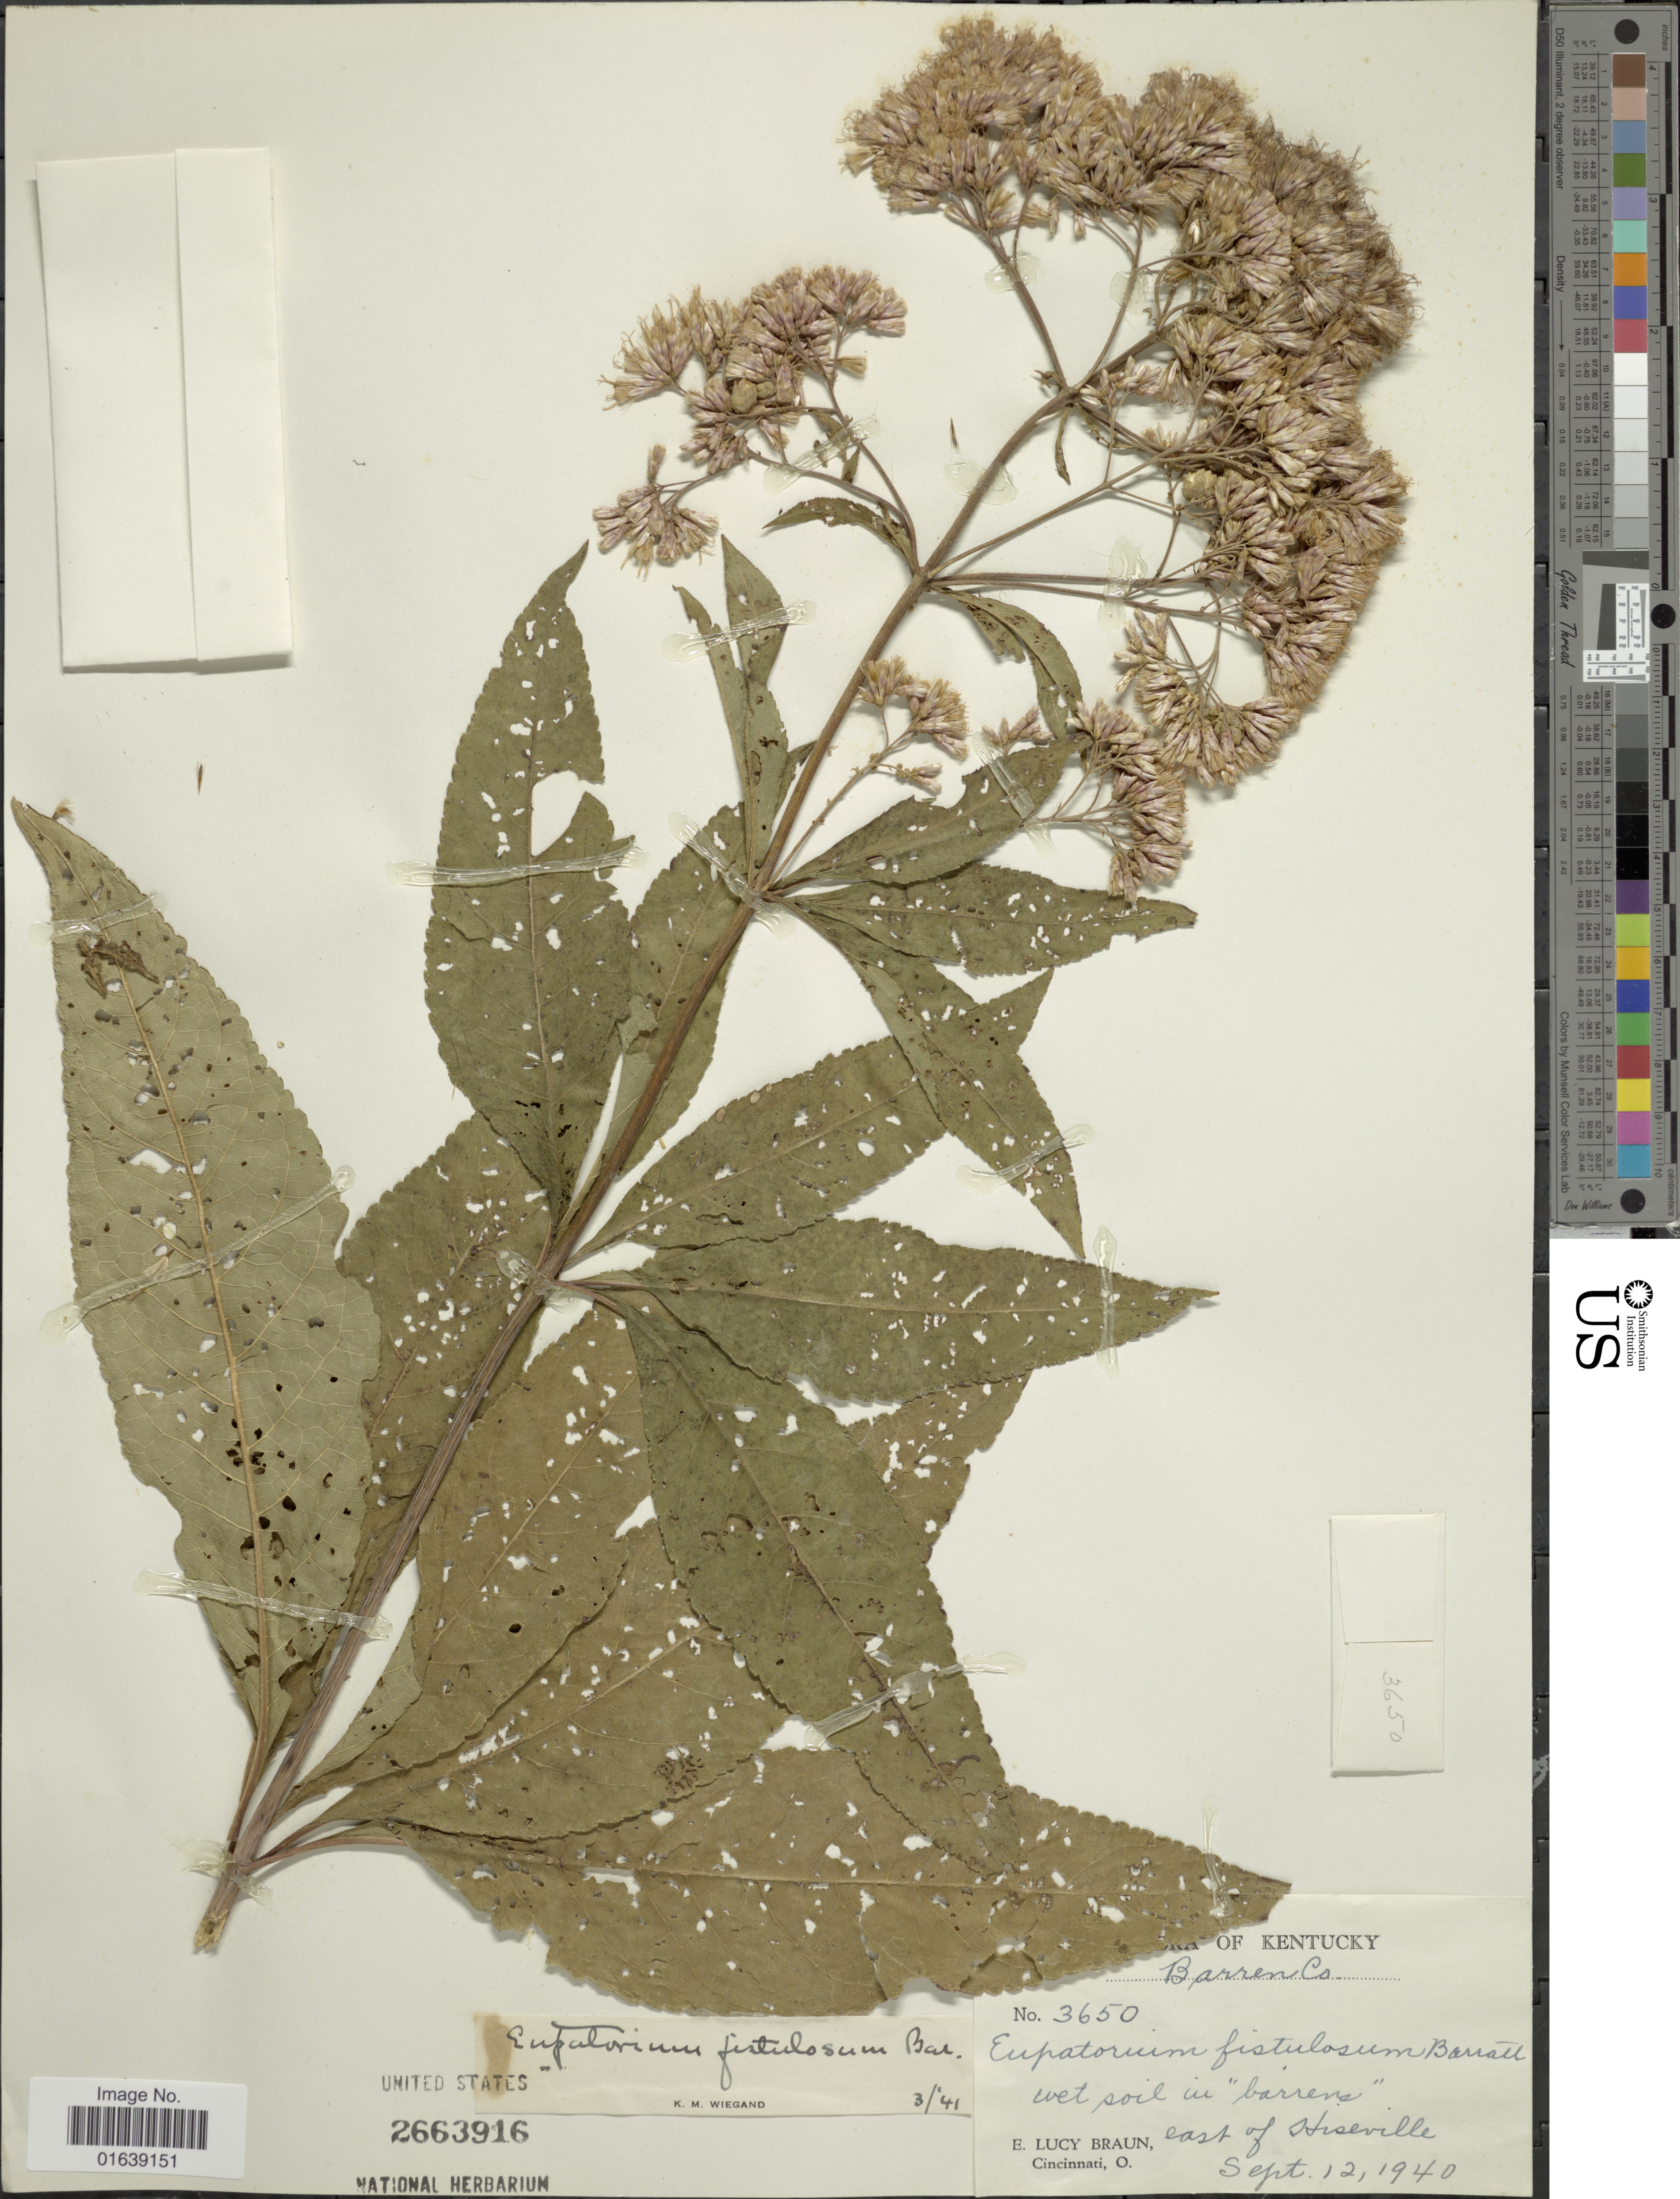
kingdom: Plantae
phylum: Tracheophyta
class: Magnoliopsida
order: Asterales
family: Asteraceae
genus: Eupatorium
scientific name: Eupatorium fistulosum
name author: Barratt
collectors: E. L. Braun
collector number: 3650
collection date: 1940-09-12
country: United States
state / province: Kentucky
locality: Kentucky. Barren Co. swamp. wet soil in barren east of Hiseville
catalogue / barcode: US 2663916